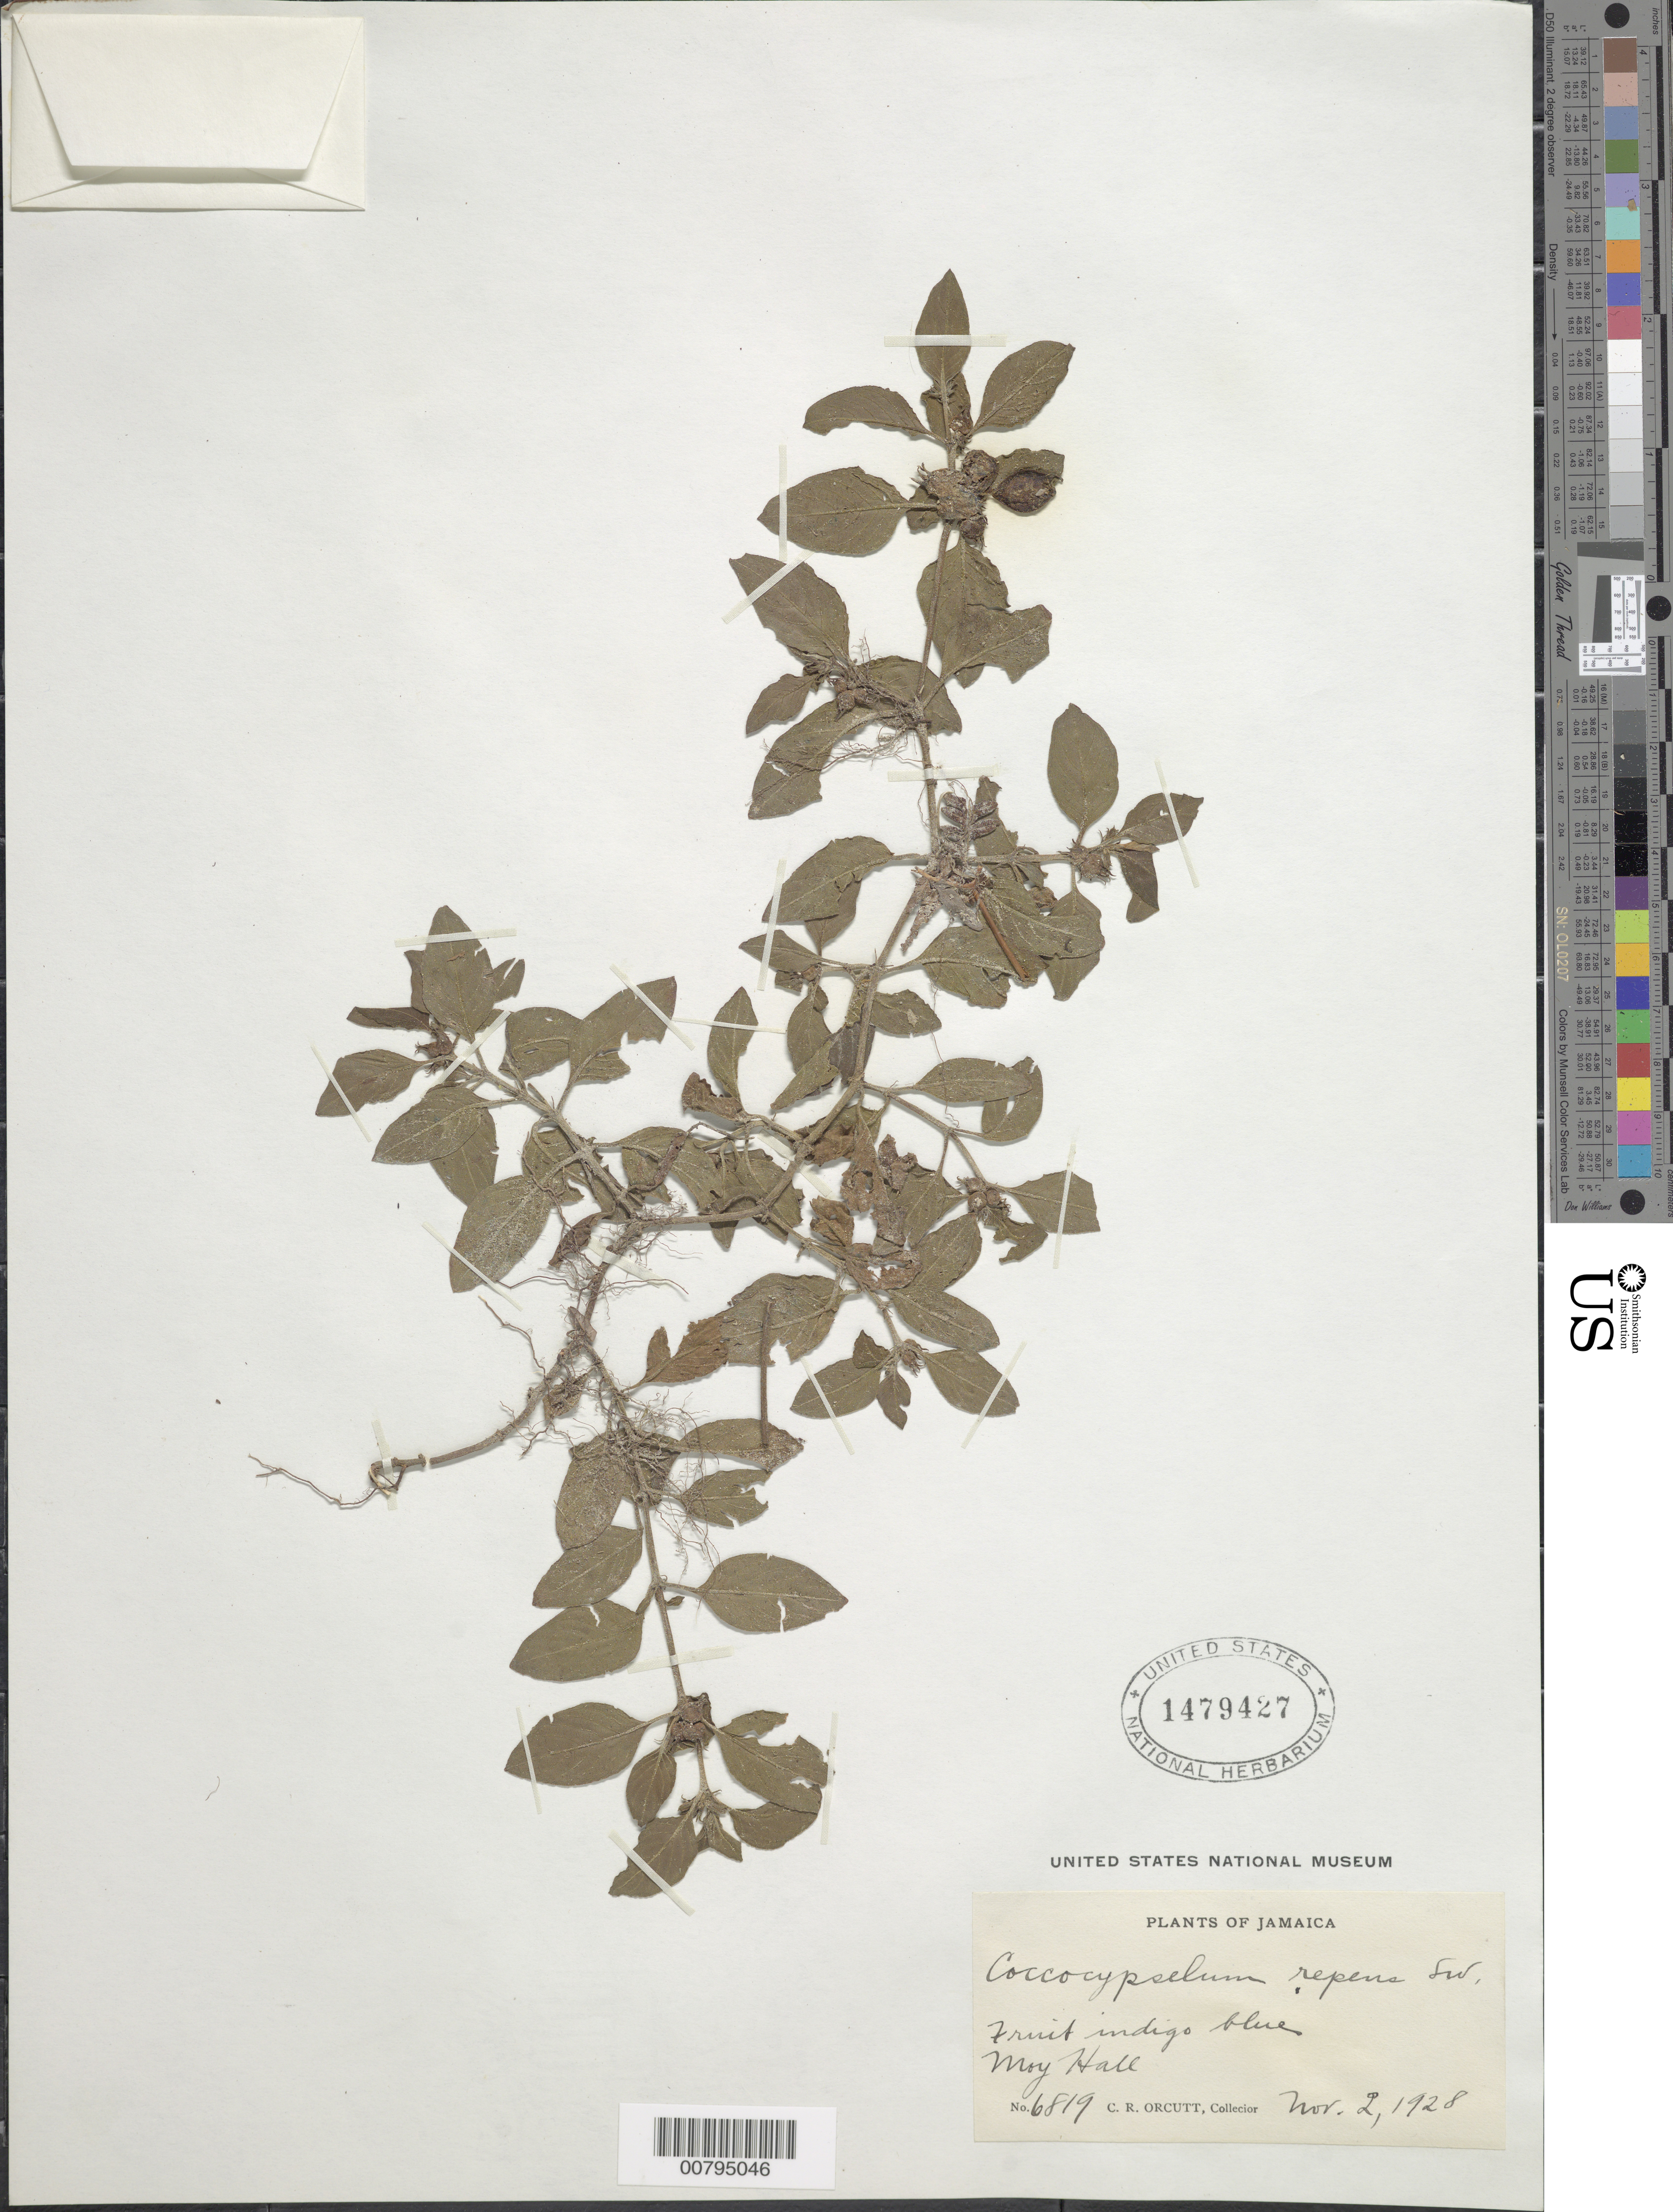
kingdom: Plantae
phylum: Tracheophyta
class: Magnoliopsida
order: Gentianales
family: Rubiaceae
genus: Coccocypselum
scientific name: Coccocypselum repens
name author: Sw.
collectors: C. R. Orcutt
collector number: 6819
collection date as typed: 02 Nov 1928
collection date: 1928-11-02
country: Jamaica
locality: Moy Hall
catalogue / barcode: US 1479427